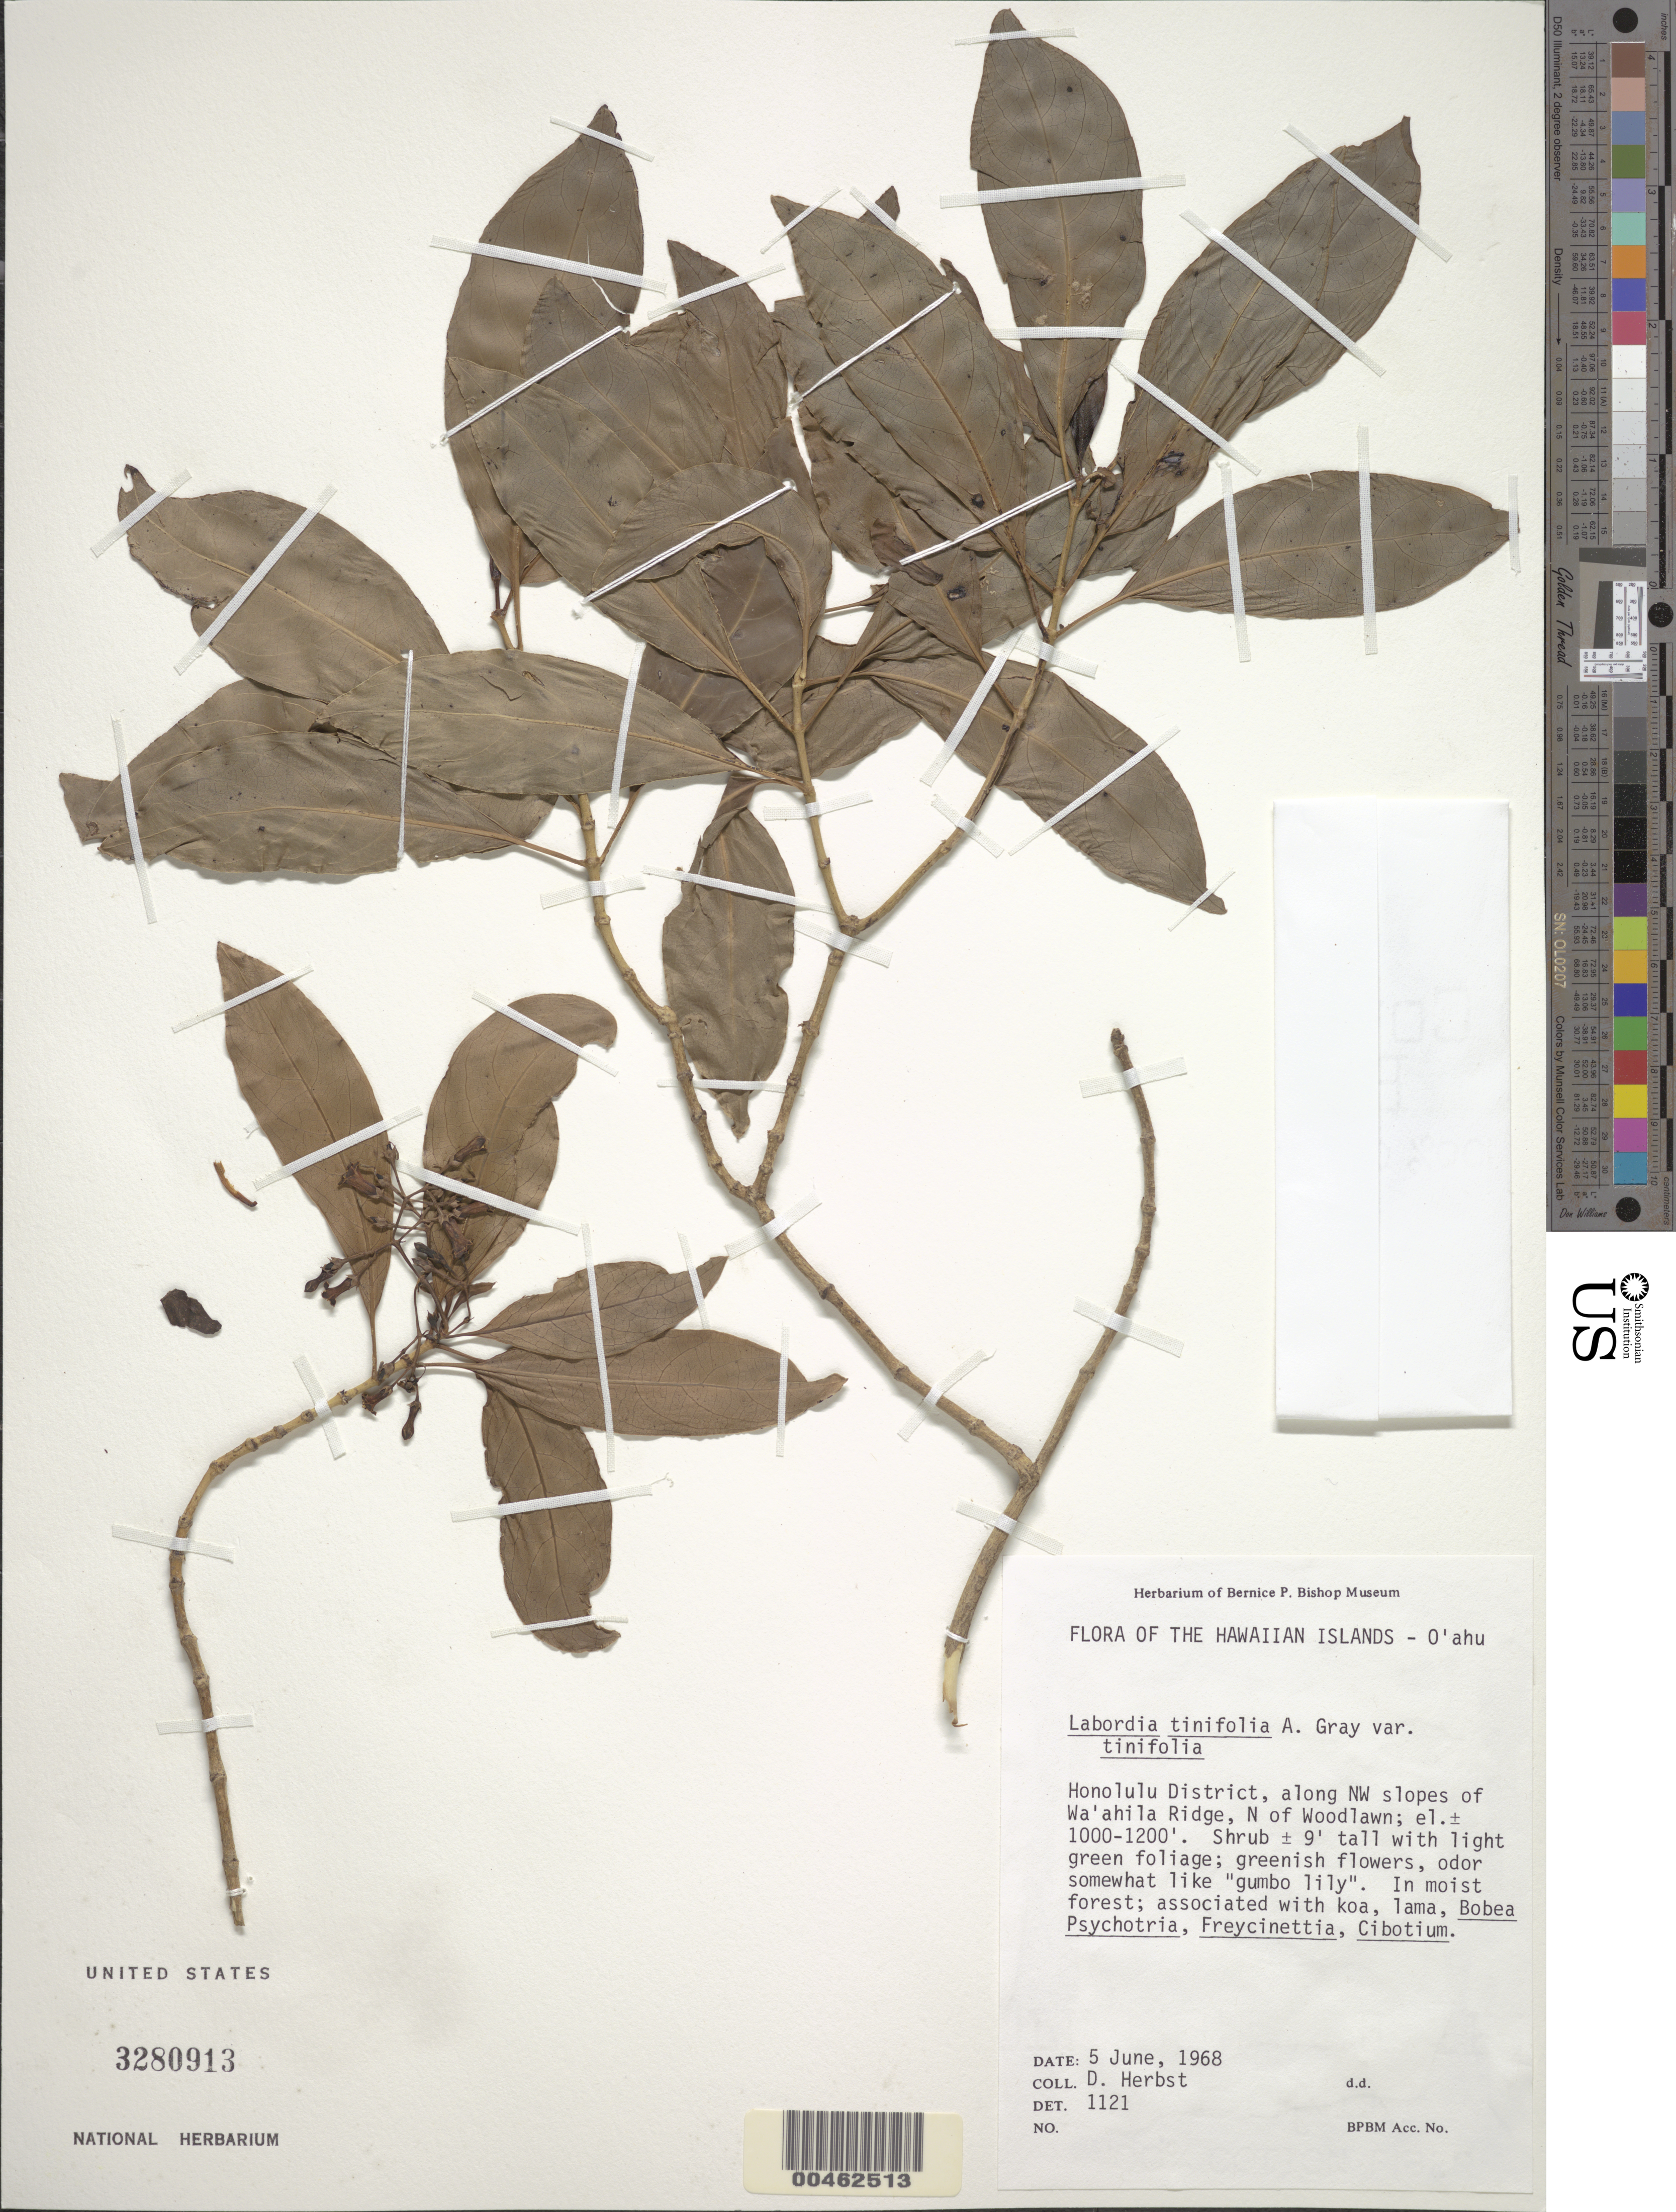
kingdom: Plantae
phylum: Tracheophyta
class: Magnoliopsida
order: Gentianales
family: Loganiaceae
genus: Geniostoma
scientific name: Geniostoma tinifolium var. tinifolium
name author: A. Gray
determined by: Wagner, W. L., (BOT), Smithsonian Institution - National Museum of Natural History (UNITED STATES)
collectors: D. R. Herbst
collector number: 1121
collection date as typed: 5 Jun 1968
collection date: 1968-06-05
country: United States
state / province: Hawaii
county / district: Honolulu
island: Oahu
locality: Along NW slopes of Wa'ahila Ridge, N of Woodlawn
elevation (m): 305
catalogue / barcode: US 3280913